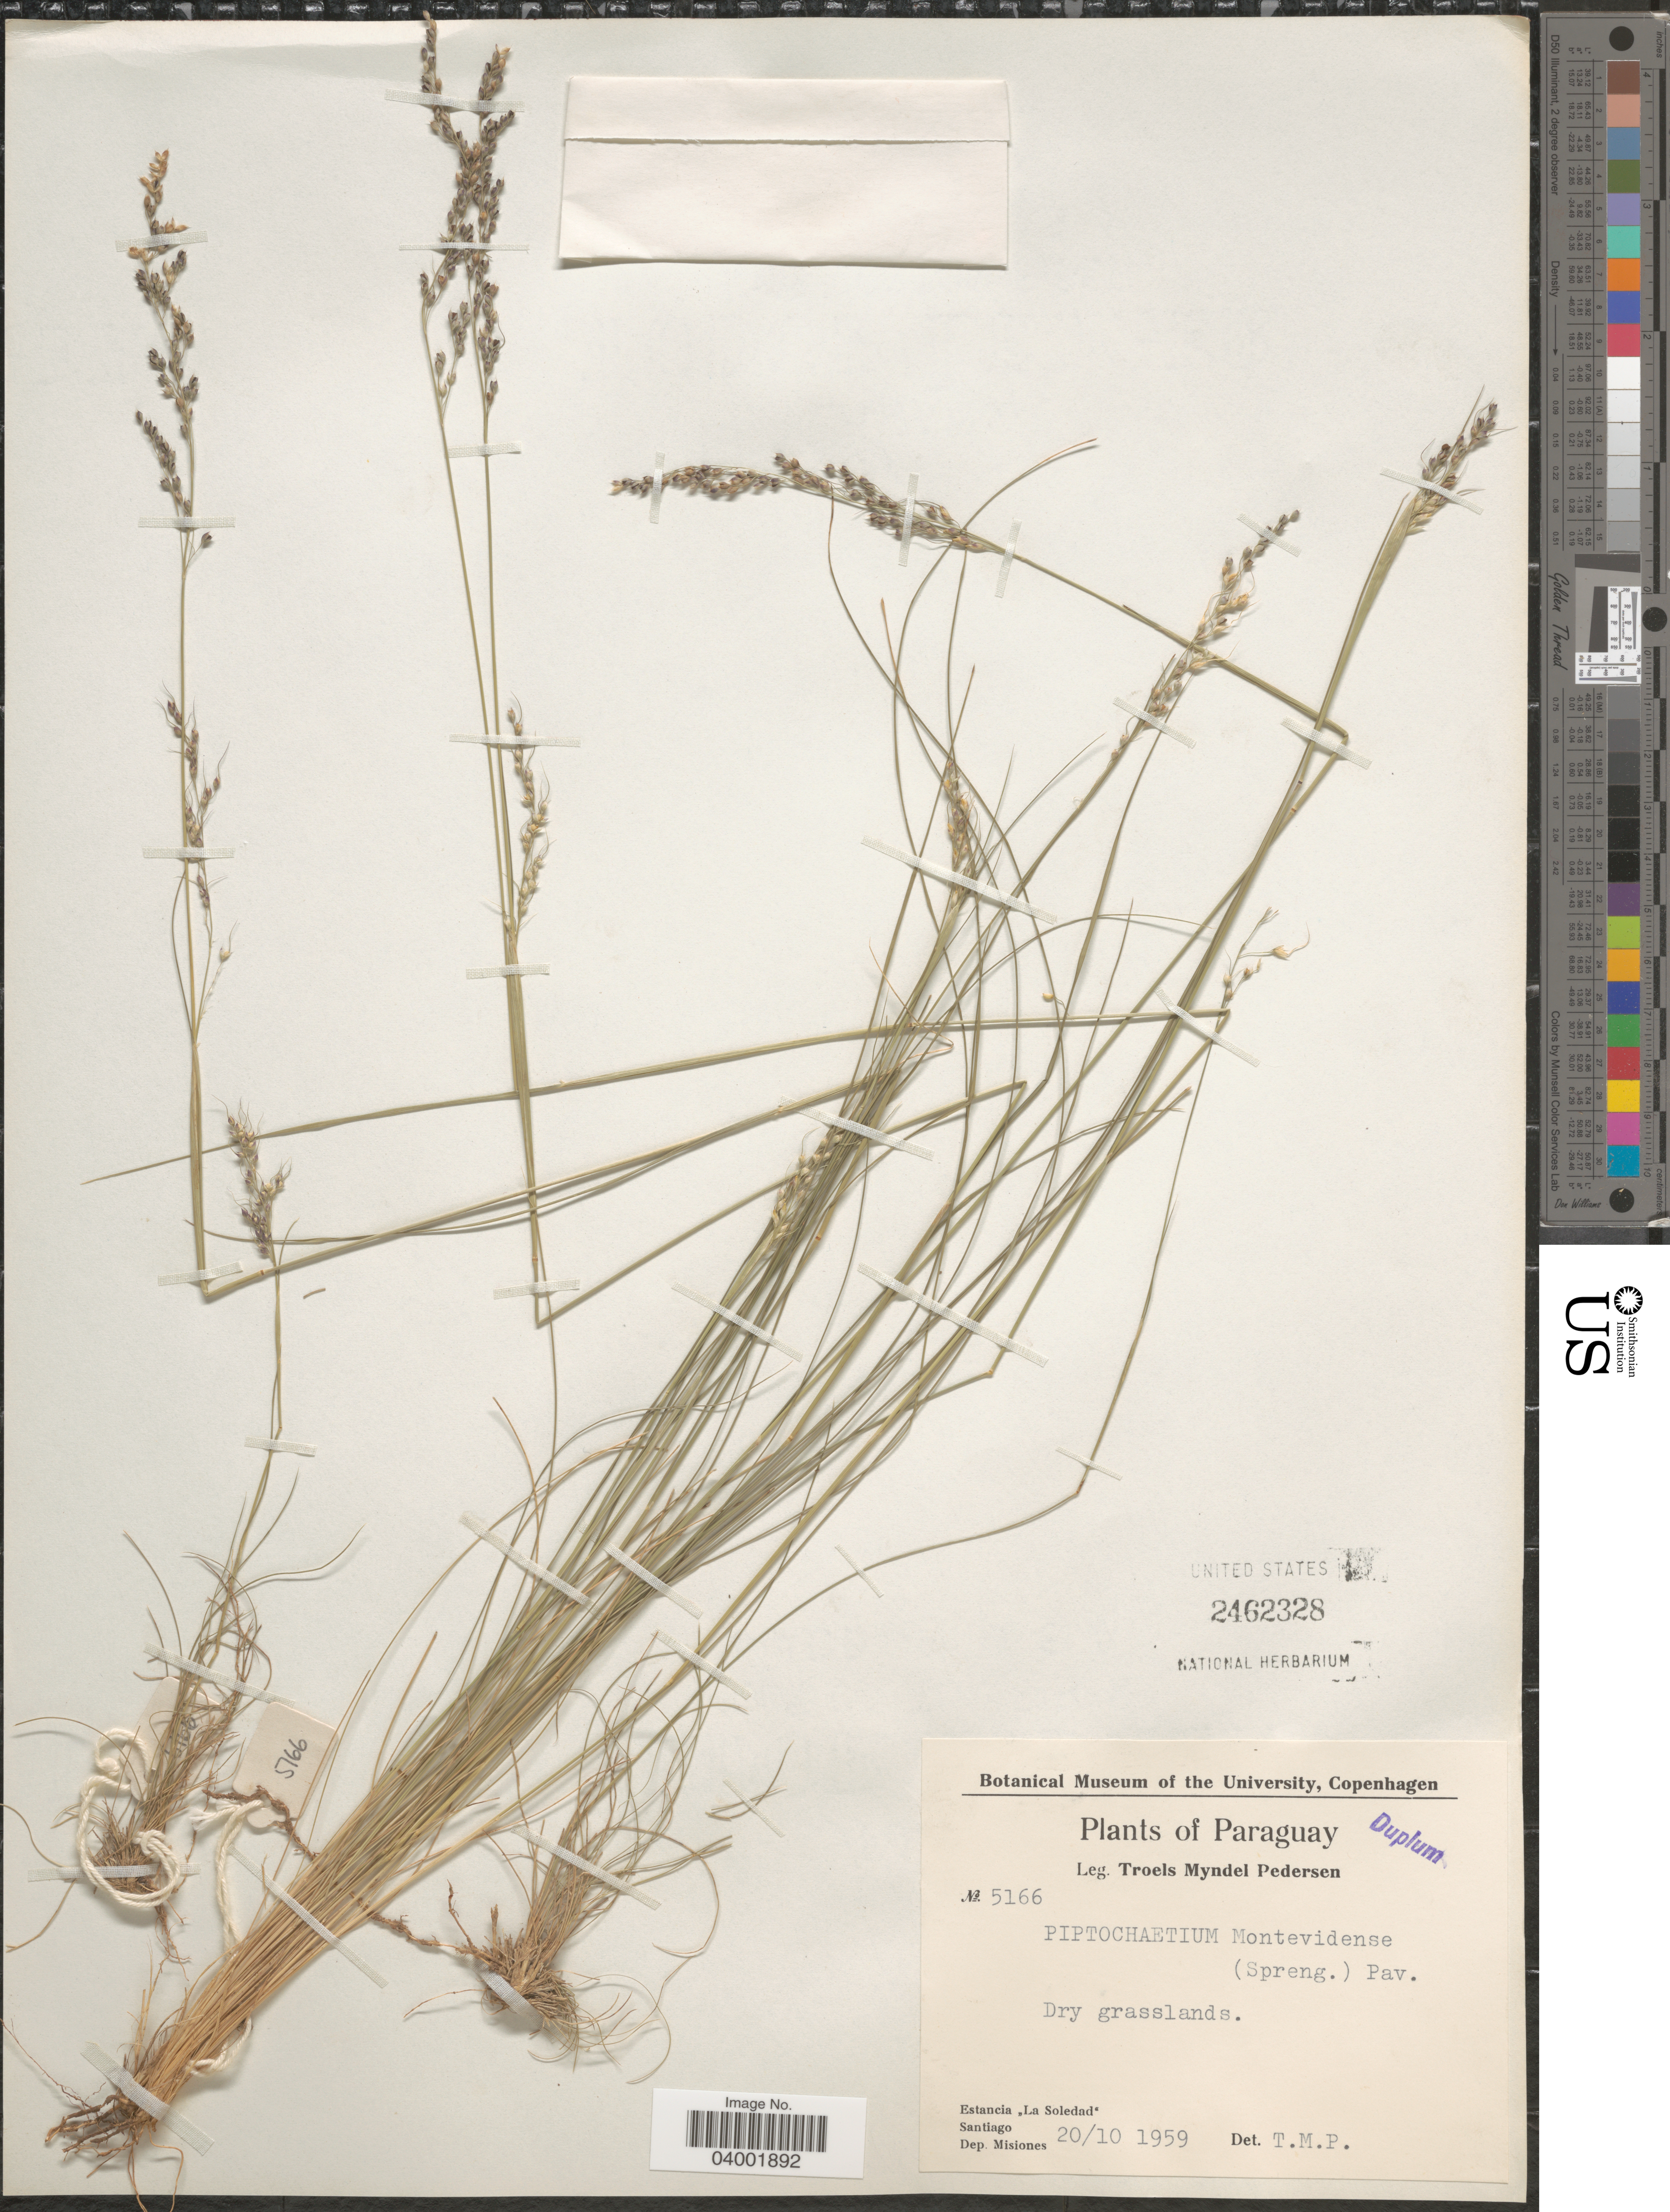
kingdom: Plantae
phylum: Tracheophyta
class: Liliopsida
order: Poales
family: Poaceae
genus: Piptochaetium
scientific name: Piptochaetium montevidense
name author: (Spreng.) Parodi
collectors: T. Pederson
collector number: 5166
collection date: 1959-10-20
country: Paraguay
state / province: Misiones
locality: Estancia "La Soledad". Santiago. Dep. Misiones.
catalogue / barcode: US 2462328